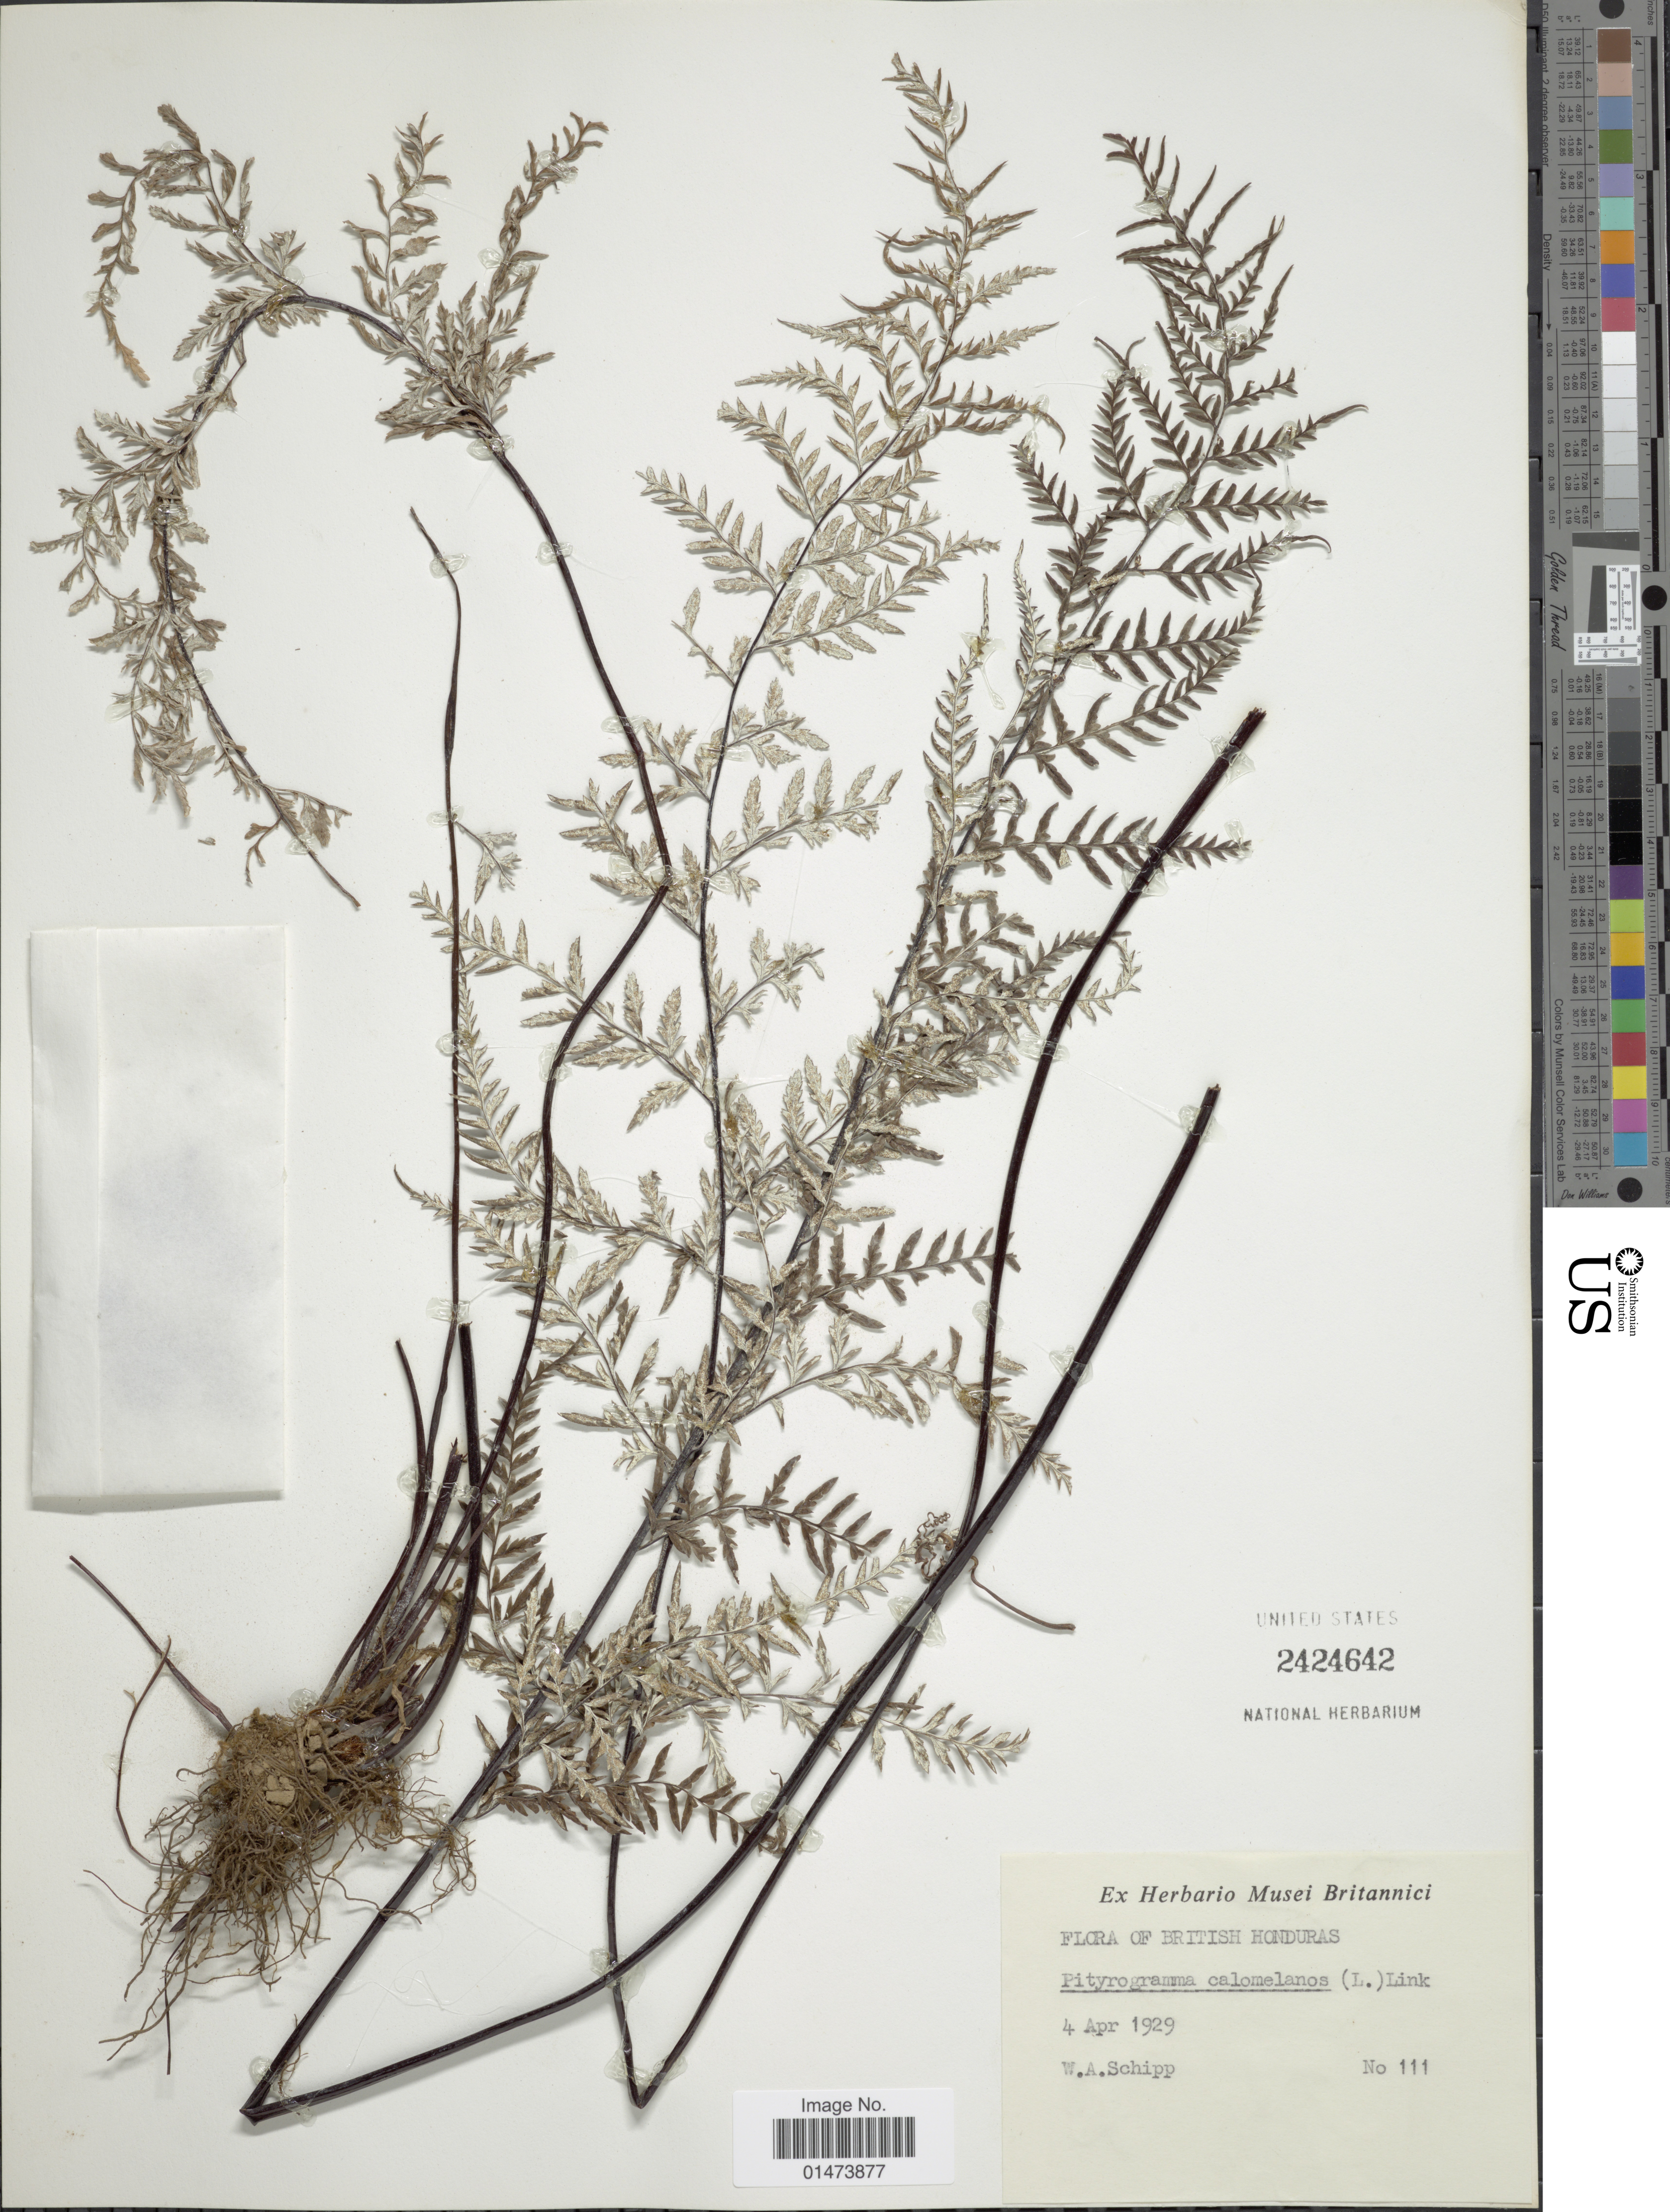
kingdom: Plantae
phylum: Tracheophyta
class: Polypodiopsida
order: Polypodiales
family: Pteridaceae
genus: Pityrogramma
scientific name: Pityrogramma calomelanos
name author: (L.) Link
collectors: W. Schipp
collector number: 111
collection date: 1929-04-04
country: Belize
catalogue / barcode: US 2424642